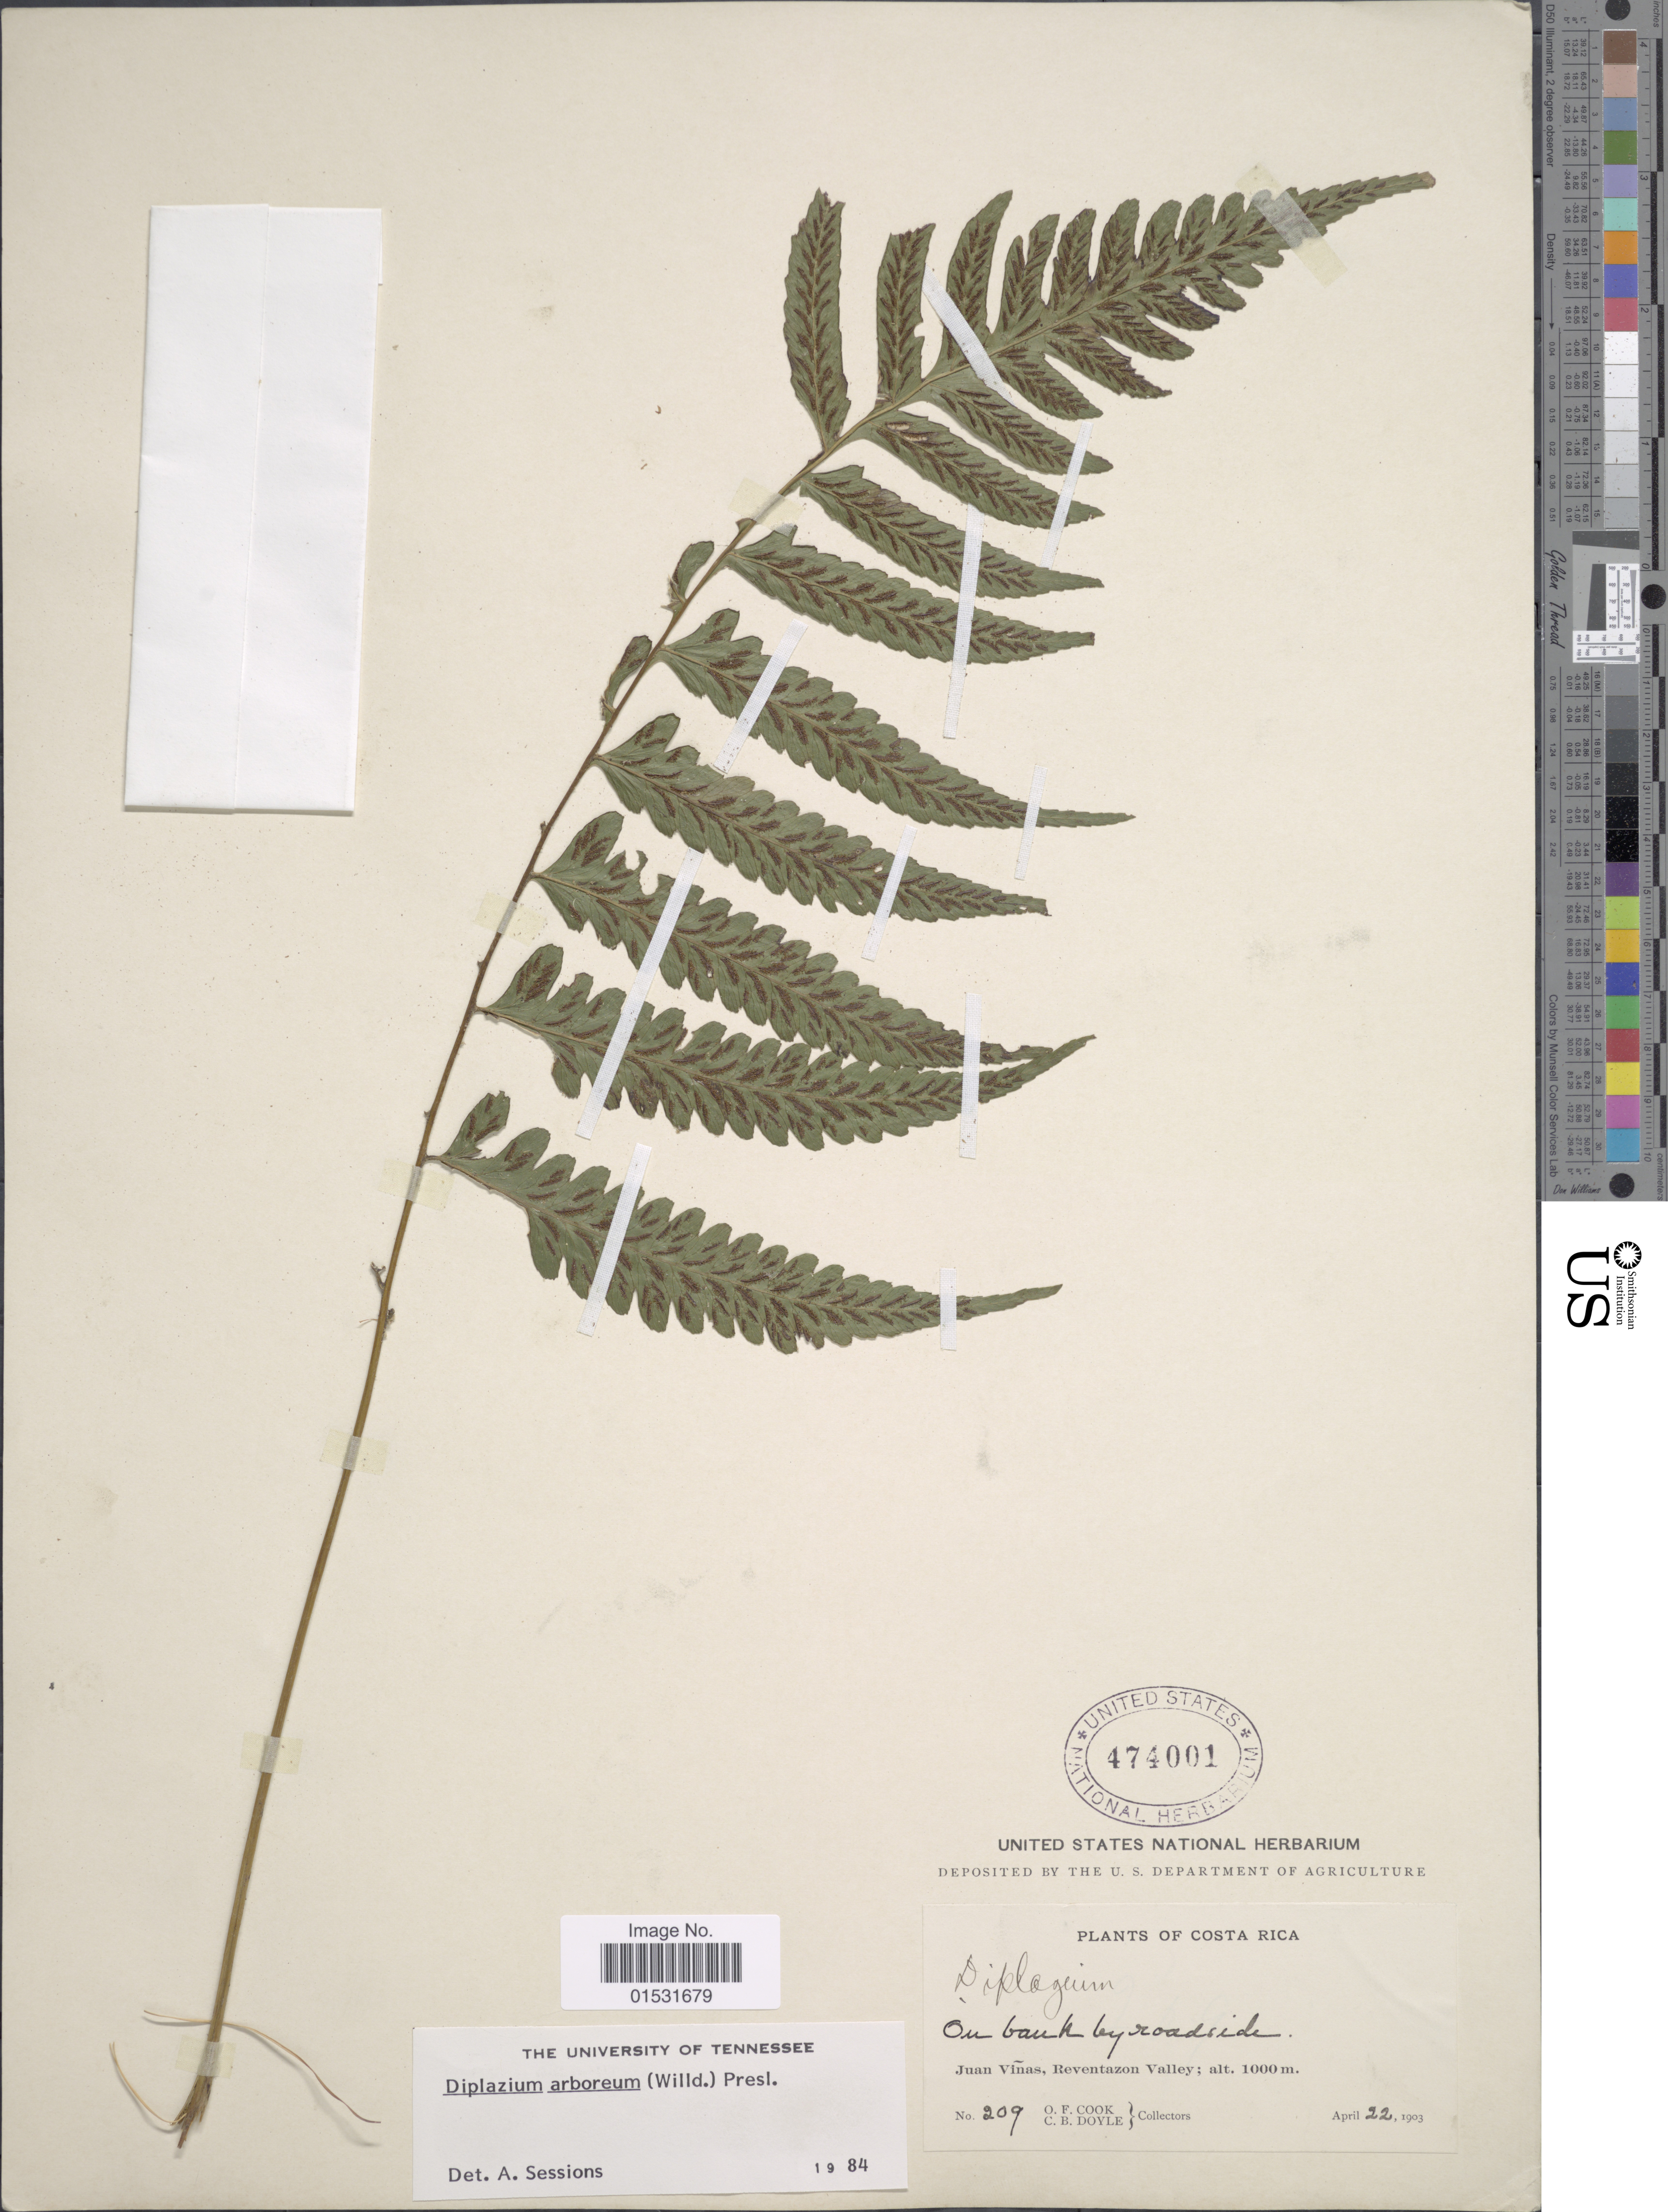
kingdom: Plantae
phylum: Tracheophyta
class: Polypodiopsida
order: Polypodiales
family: Athyriaceae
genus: Diplazium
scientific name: Diplazium cristatum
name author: (Desr.) Alston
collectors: O. F. Cook & C. Doyle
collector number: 209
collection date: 1903-04-22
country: Costa Rica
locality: Juan Vinas, Reventazon Valley.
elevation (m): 1000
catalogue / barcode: US 474001